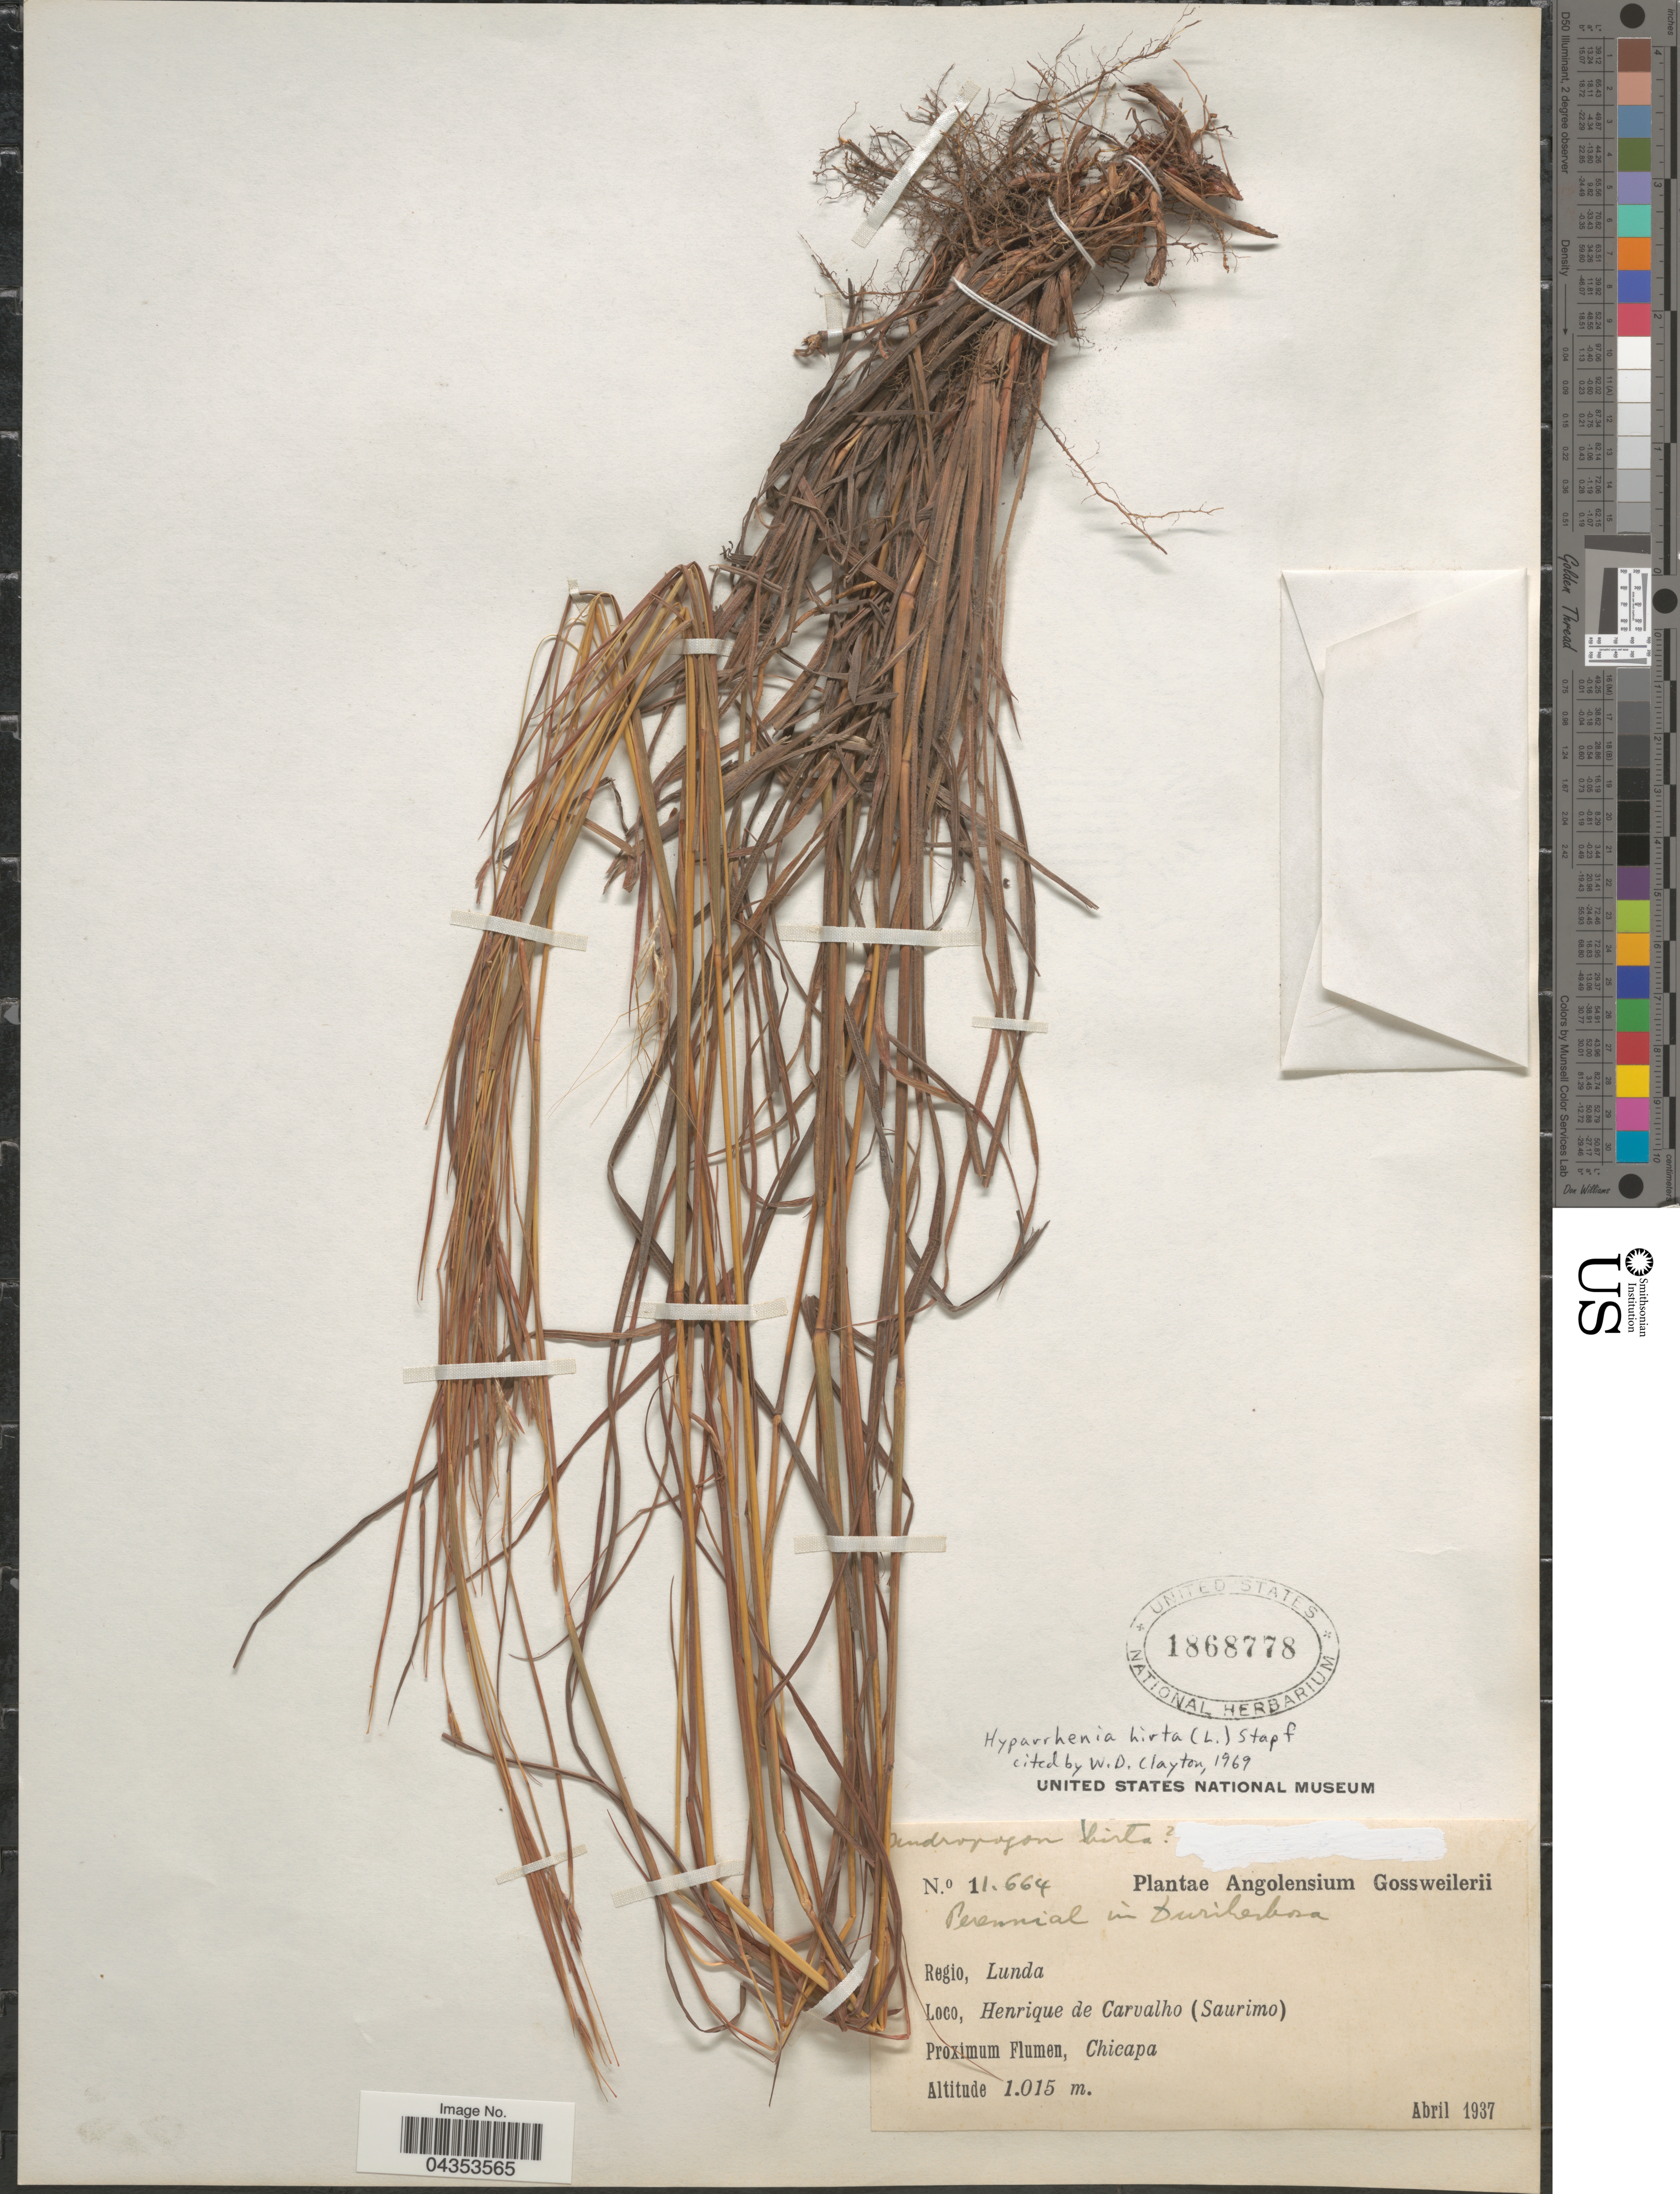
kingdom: Plantae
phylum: Tracheophyta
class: Liliopsida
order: Poales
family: Poaceae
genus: Hyparrhenia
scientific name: Hyparrhenia hirta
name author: (L.) Stapf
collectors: -. Gossweiler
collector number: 11664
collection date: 1937-04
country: Angola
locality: Regio, Lunda. Henrique de Carvalho (Saurimo). Proximum Flumen, Chicapa.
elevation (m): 1015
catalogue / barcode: US 1868778